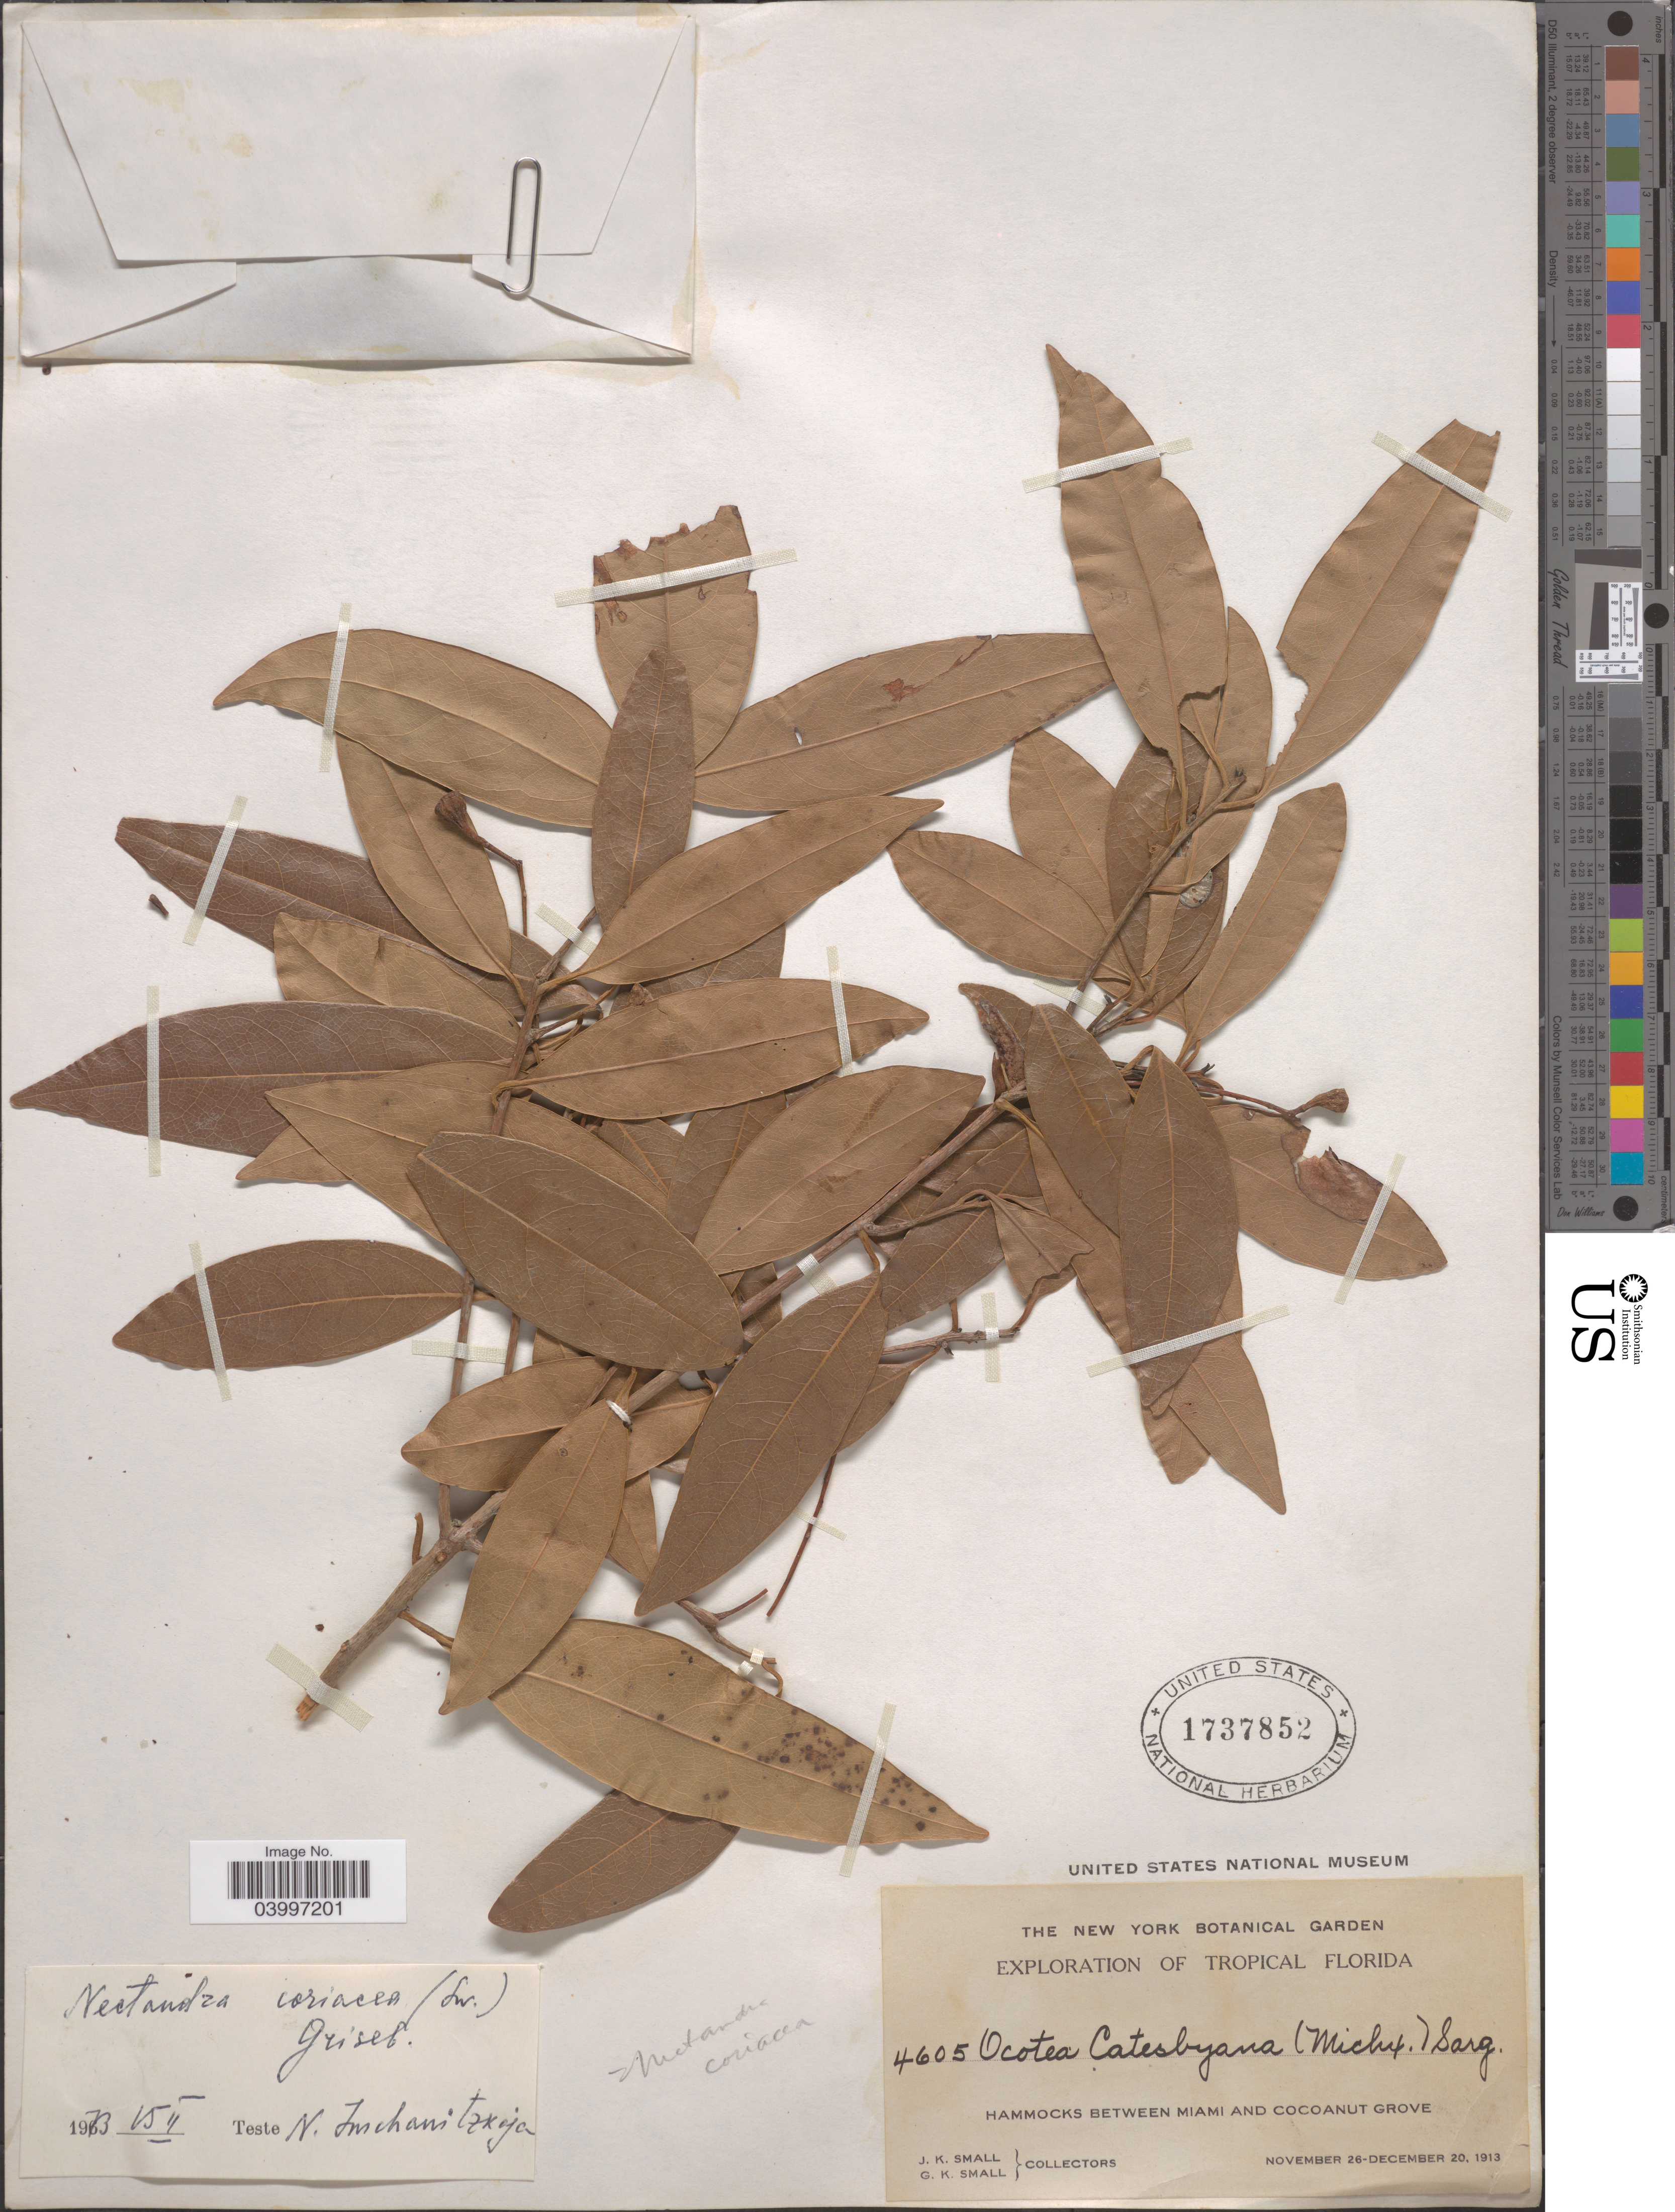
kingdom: Plantae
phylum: Tracheophyta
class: Magnoliopsida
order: Laurales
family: Lauraceae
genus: Nectandra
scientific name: Nectandra coriacea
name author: (Sw.) Griseb.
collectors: J. K. Small & G. K. Small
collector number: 4605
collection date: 1913-11-26/1913-12-20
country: United States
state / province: Florida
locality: Tropical Florida. Hammocks between Miami and Cocoanut Grove.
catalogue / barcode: US 1737852